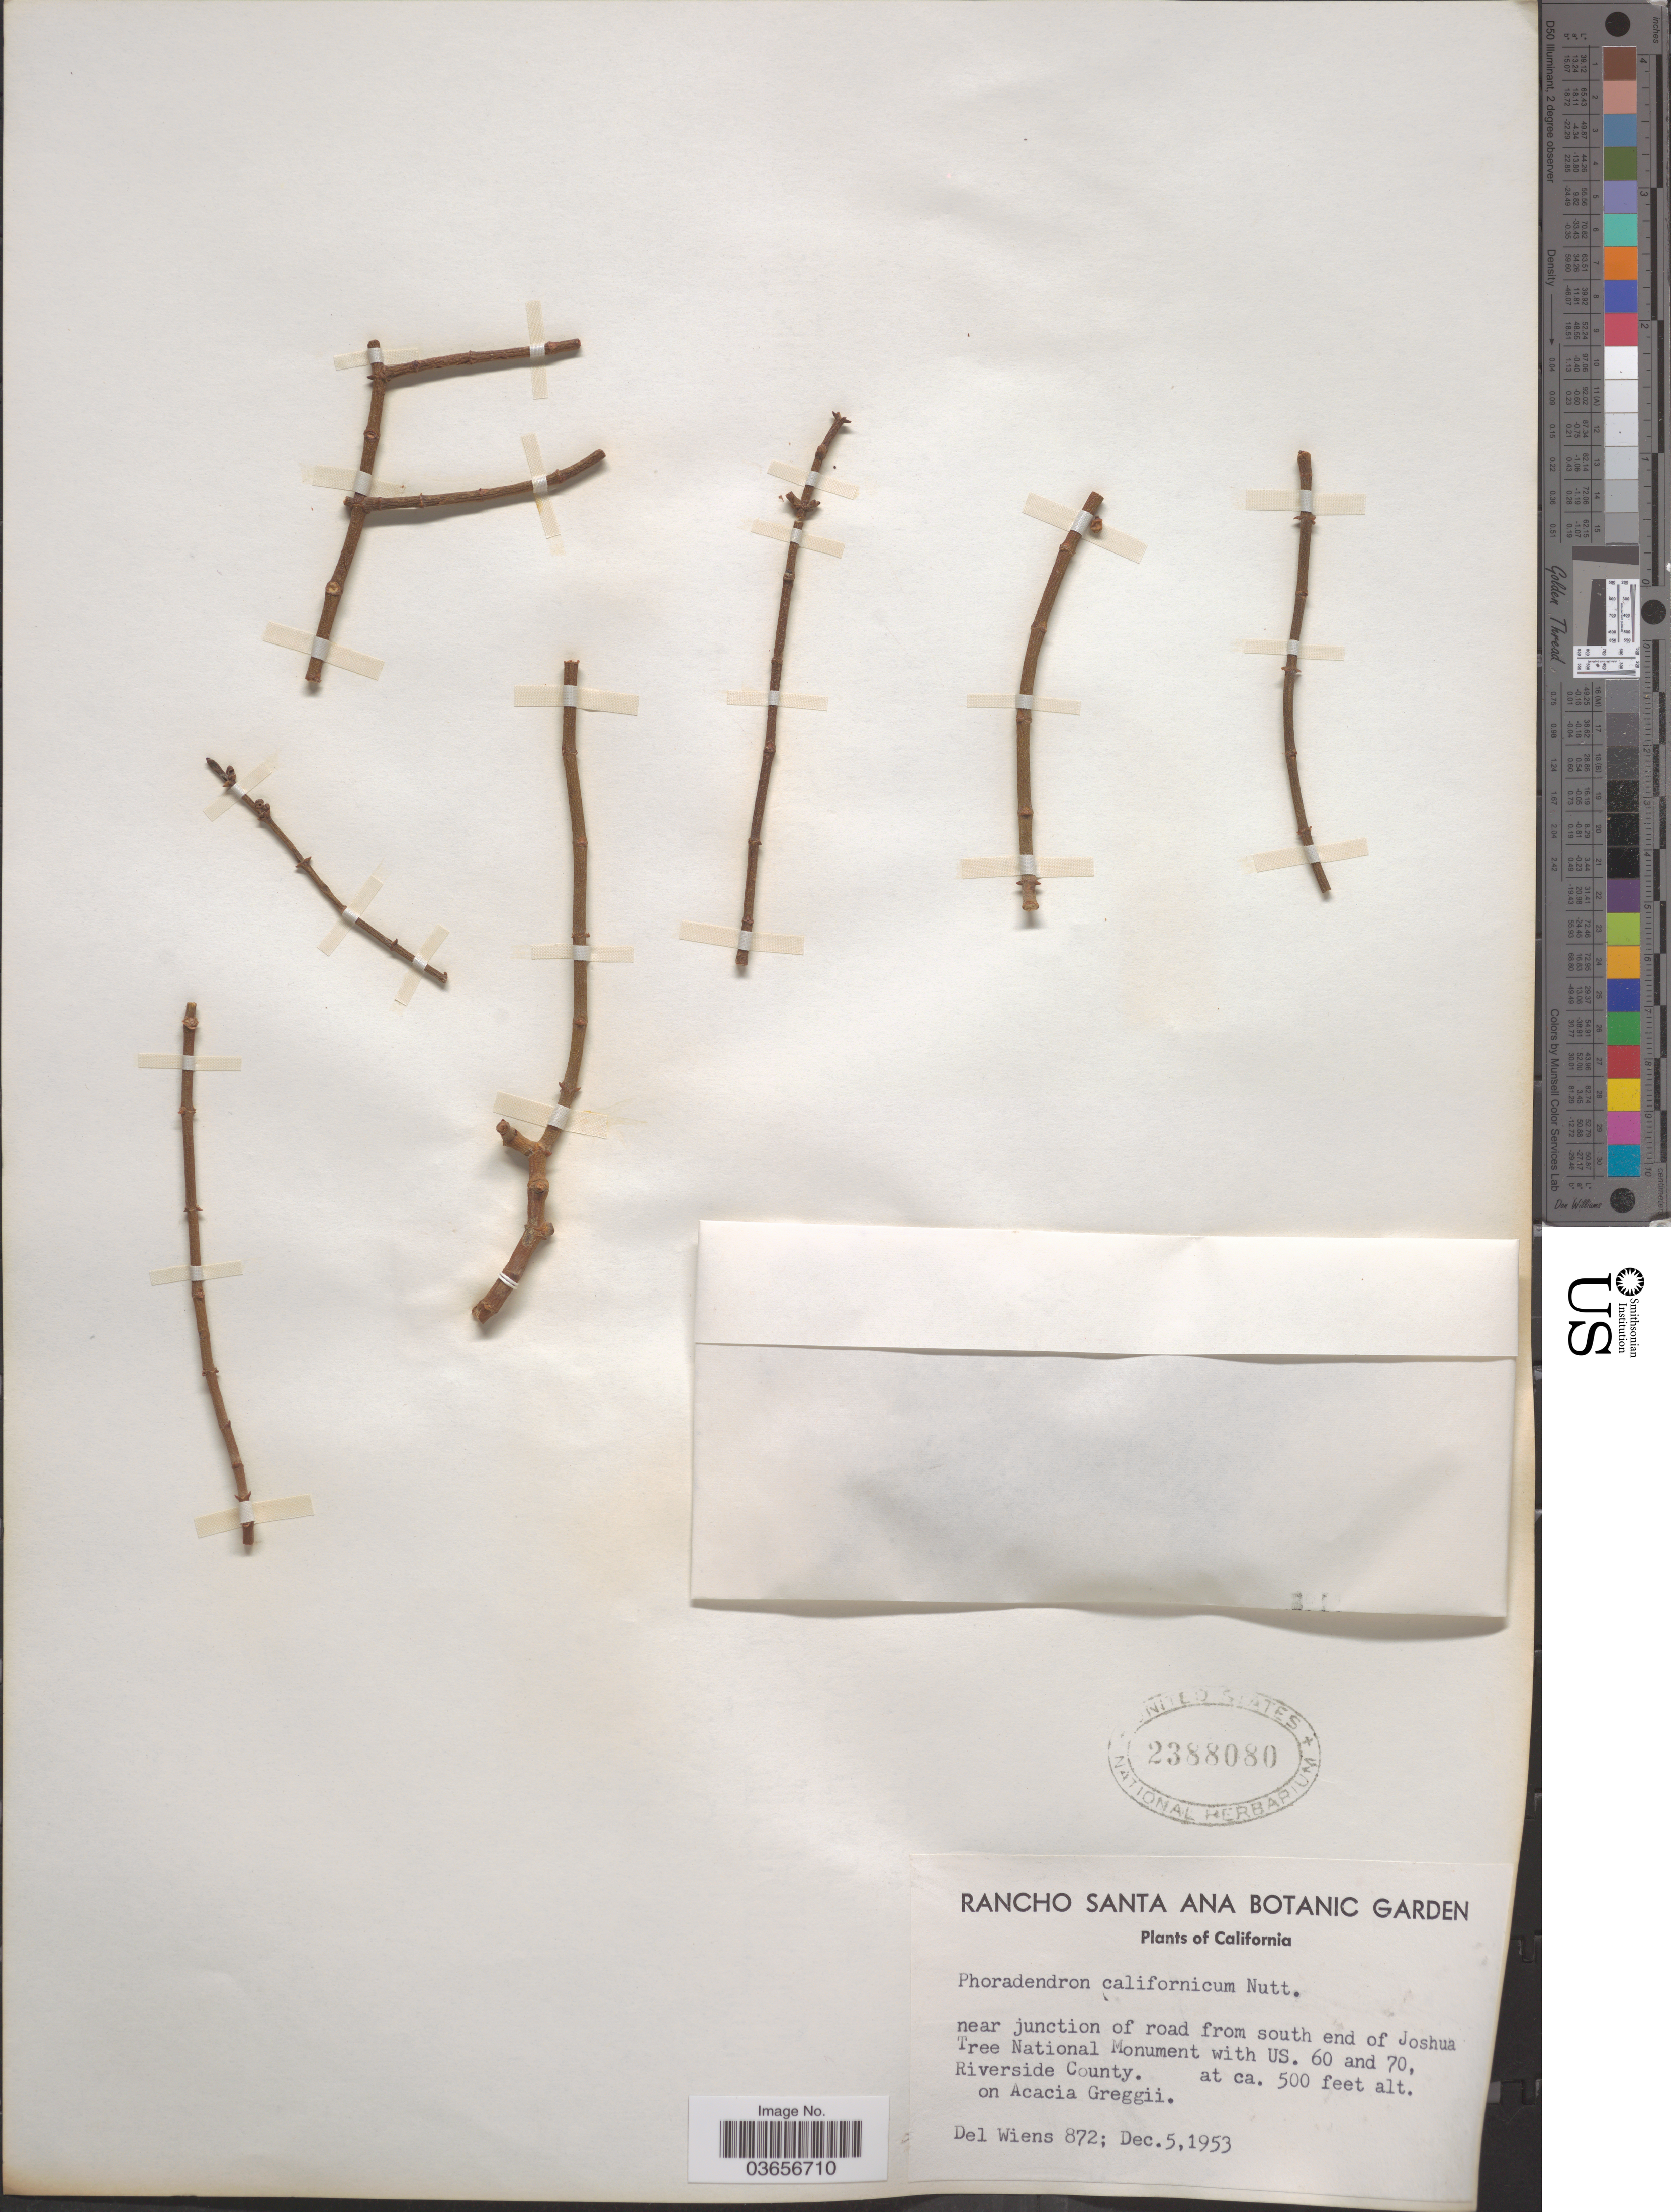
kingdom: Plantae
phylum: Tracheophyta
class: Magnoliopsida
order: Santalales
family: Viscaceae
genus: Phoradendron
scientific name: Phoradendron californicum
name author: Nutt.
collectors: D. Wiens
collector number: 872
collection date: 1953-12-05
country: United States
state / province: California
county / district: Riverside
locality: Near junction of road from south end of Joshua Tree National Monument with US. 60 and 70, Riverside County.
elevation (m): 152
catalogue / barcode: US 2388080